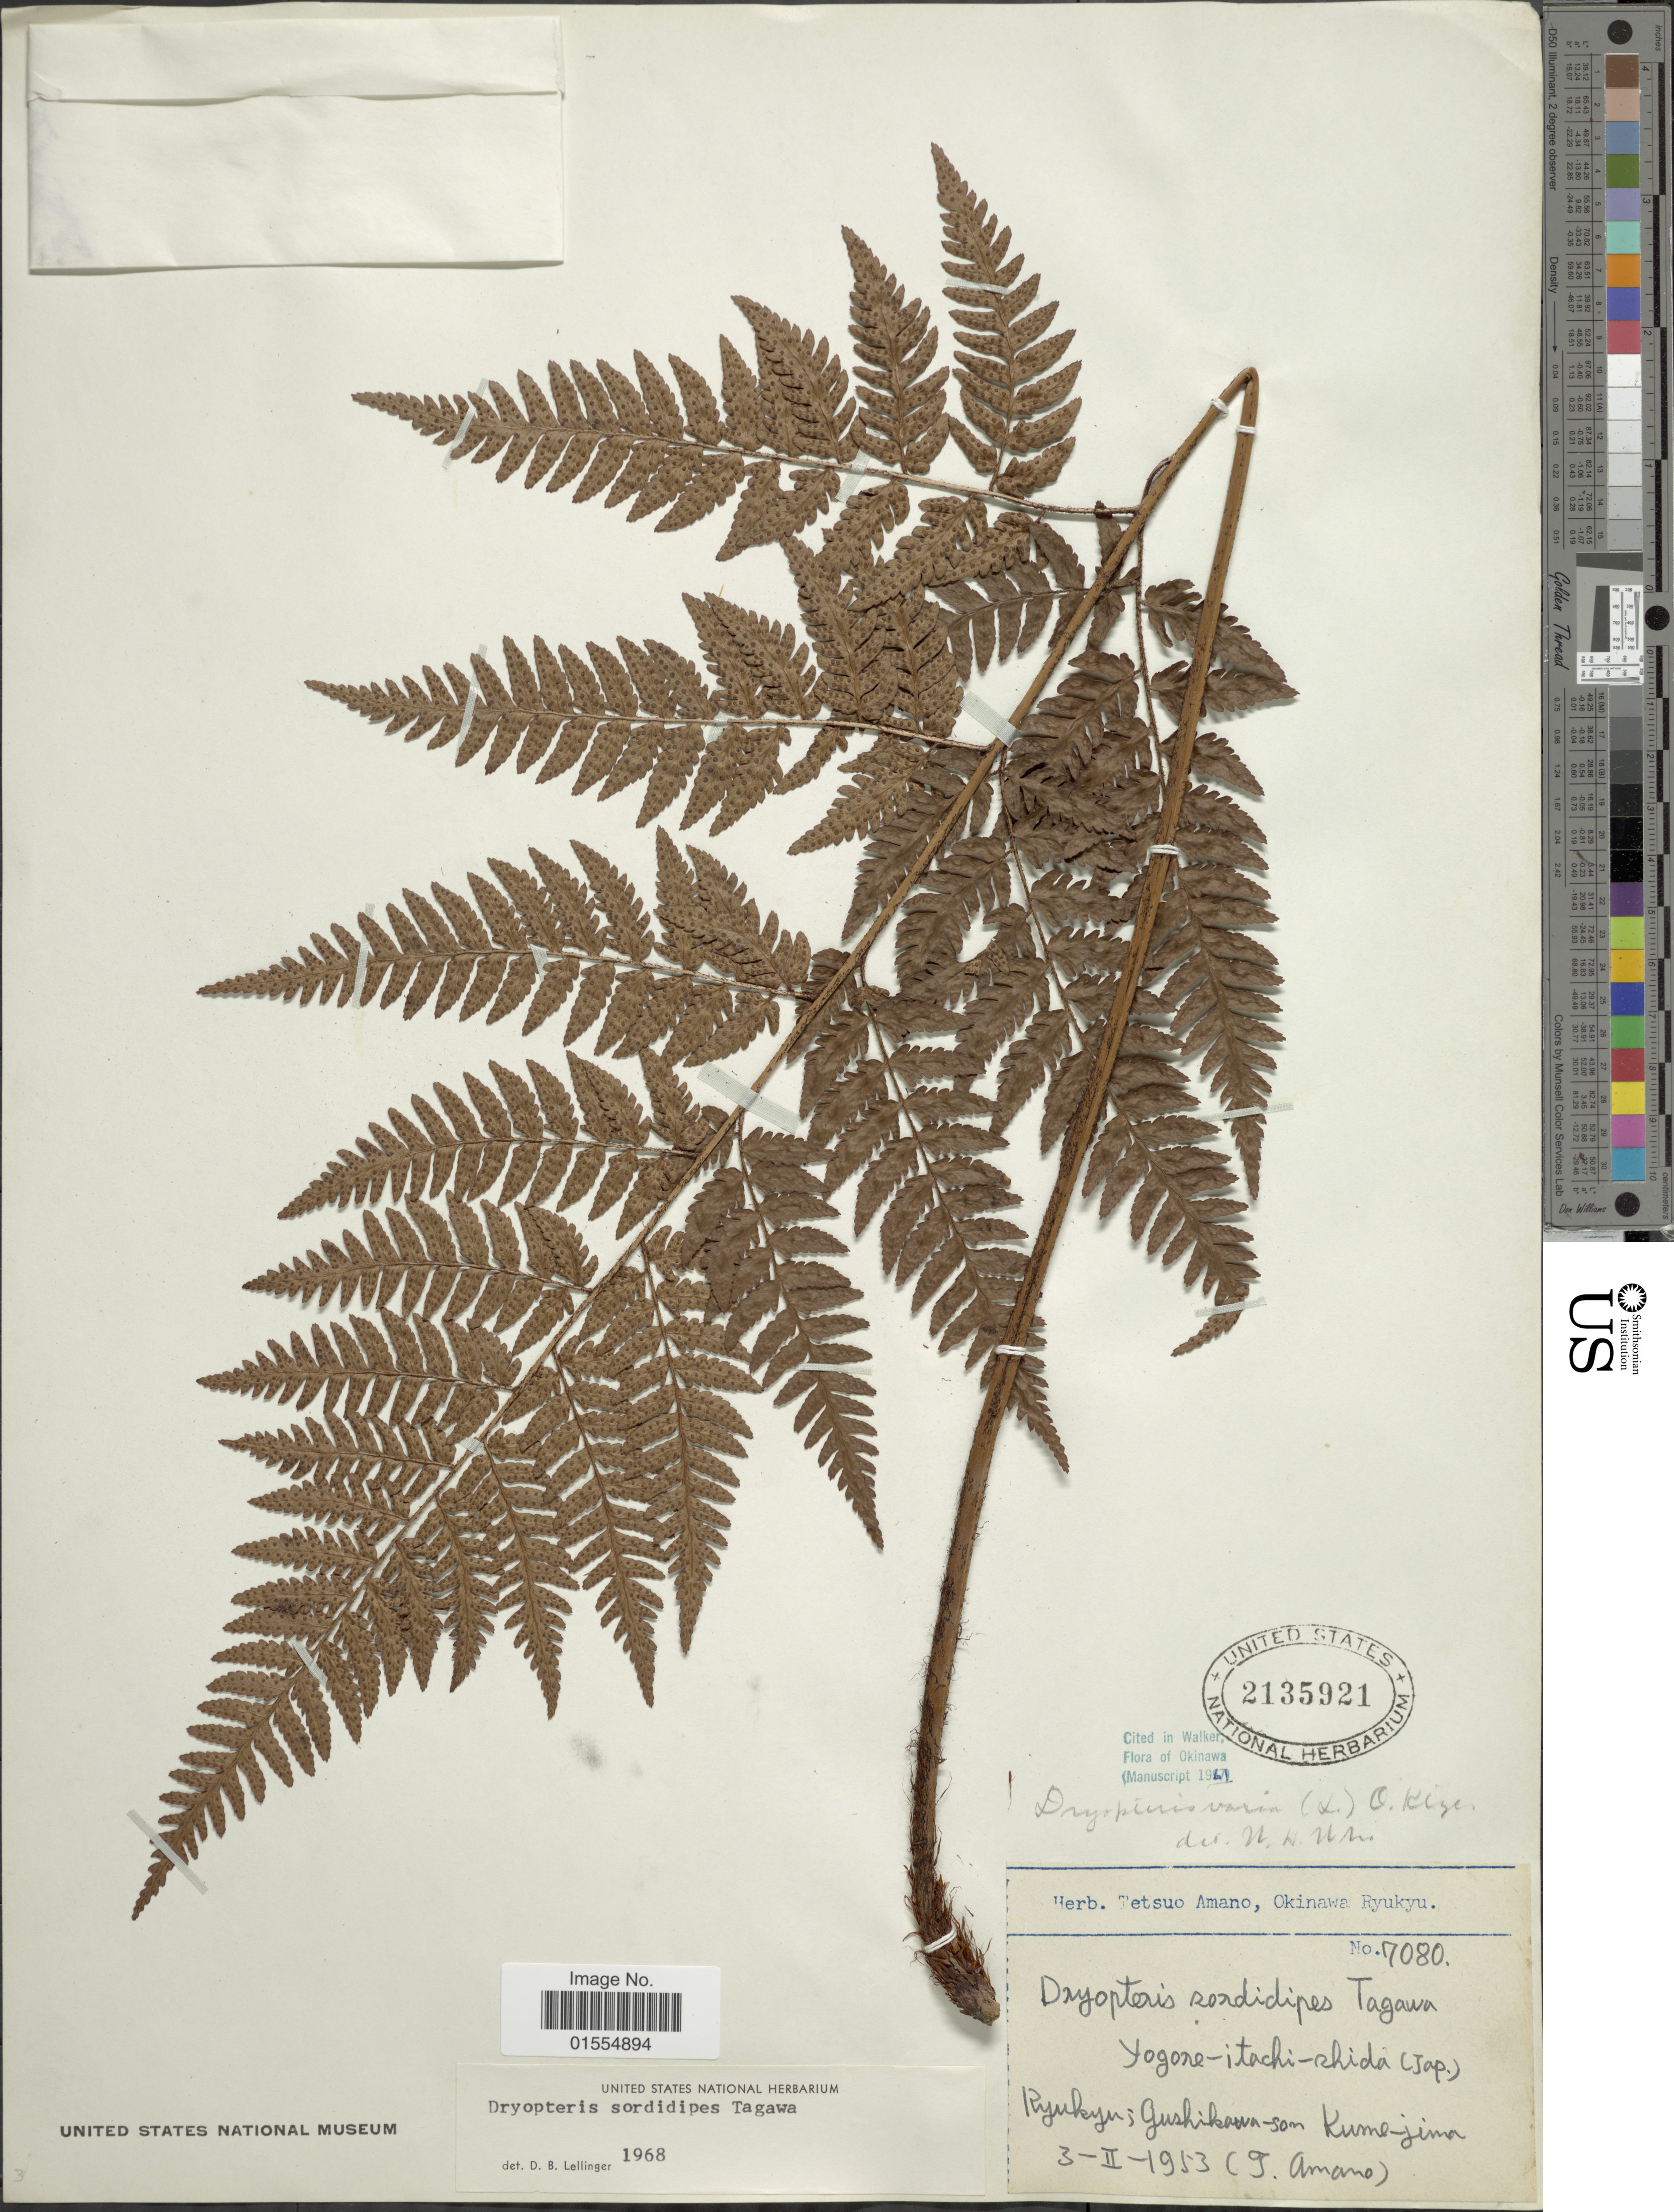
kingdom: Plantae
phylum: Tracheophyta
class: Polypodiopsida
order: Polypodiales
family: Dryopteridaceae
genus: Dryopteris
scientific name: Dryopteris sordidipes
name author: Tagawa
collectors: T. Amano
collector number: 7080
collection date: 1953-02-03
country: Japan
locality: Yogone-itachi-shida (Jap), Ryukyu; Gushikawa-son, Kume-jima.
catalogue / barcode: US 2135921